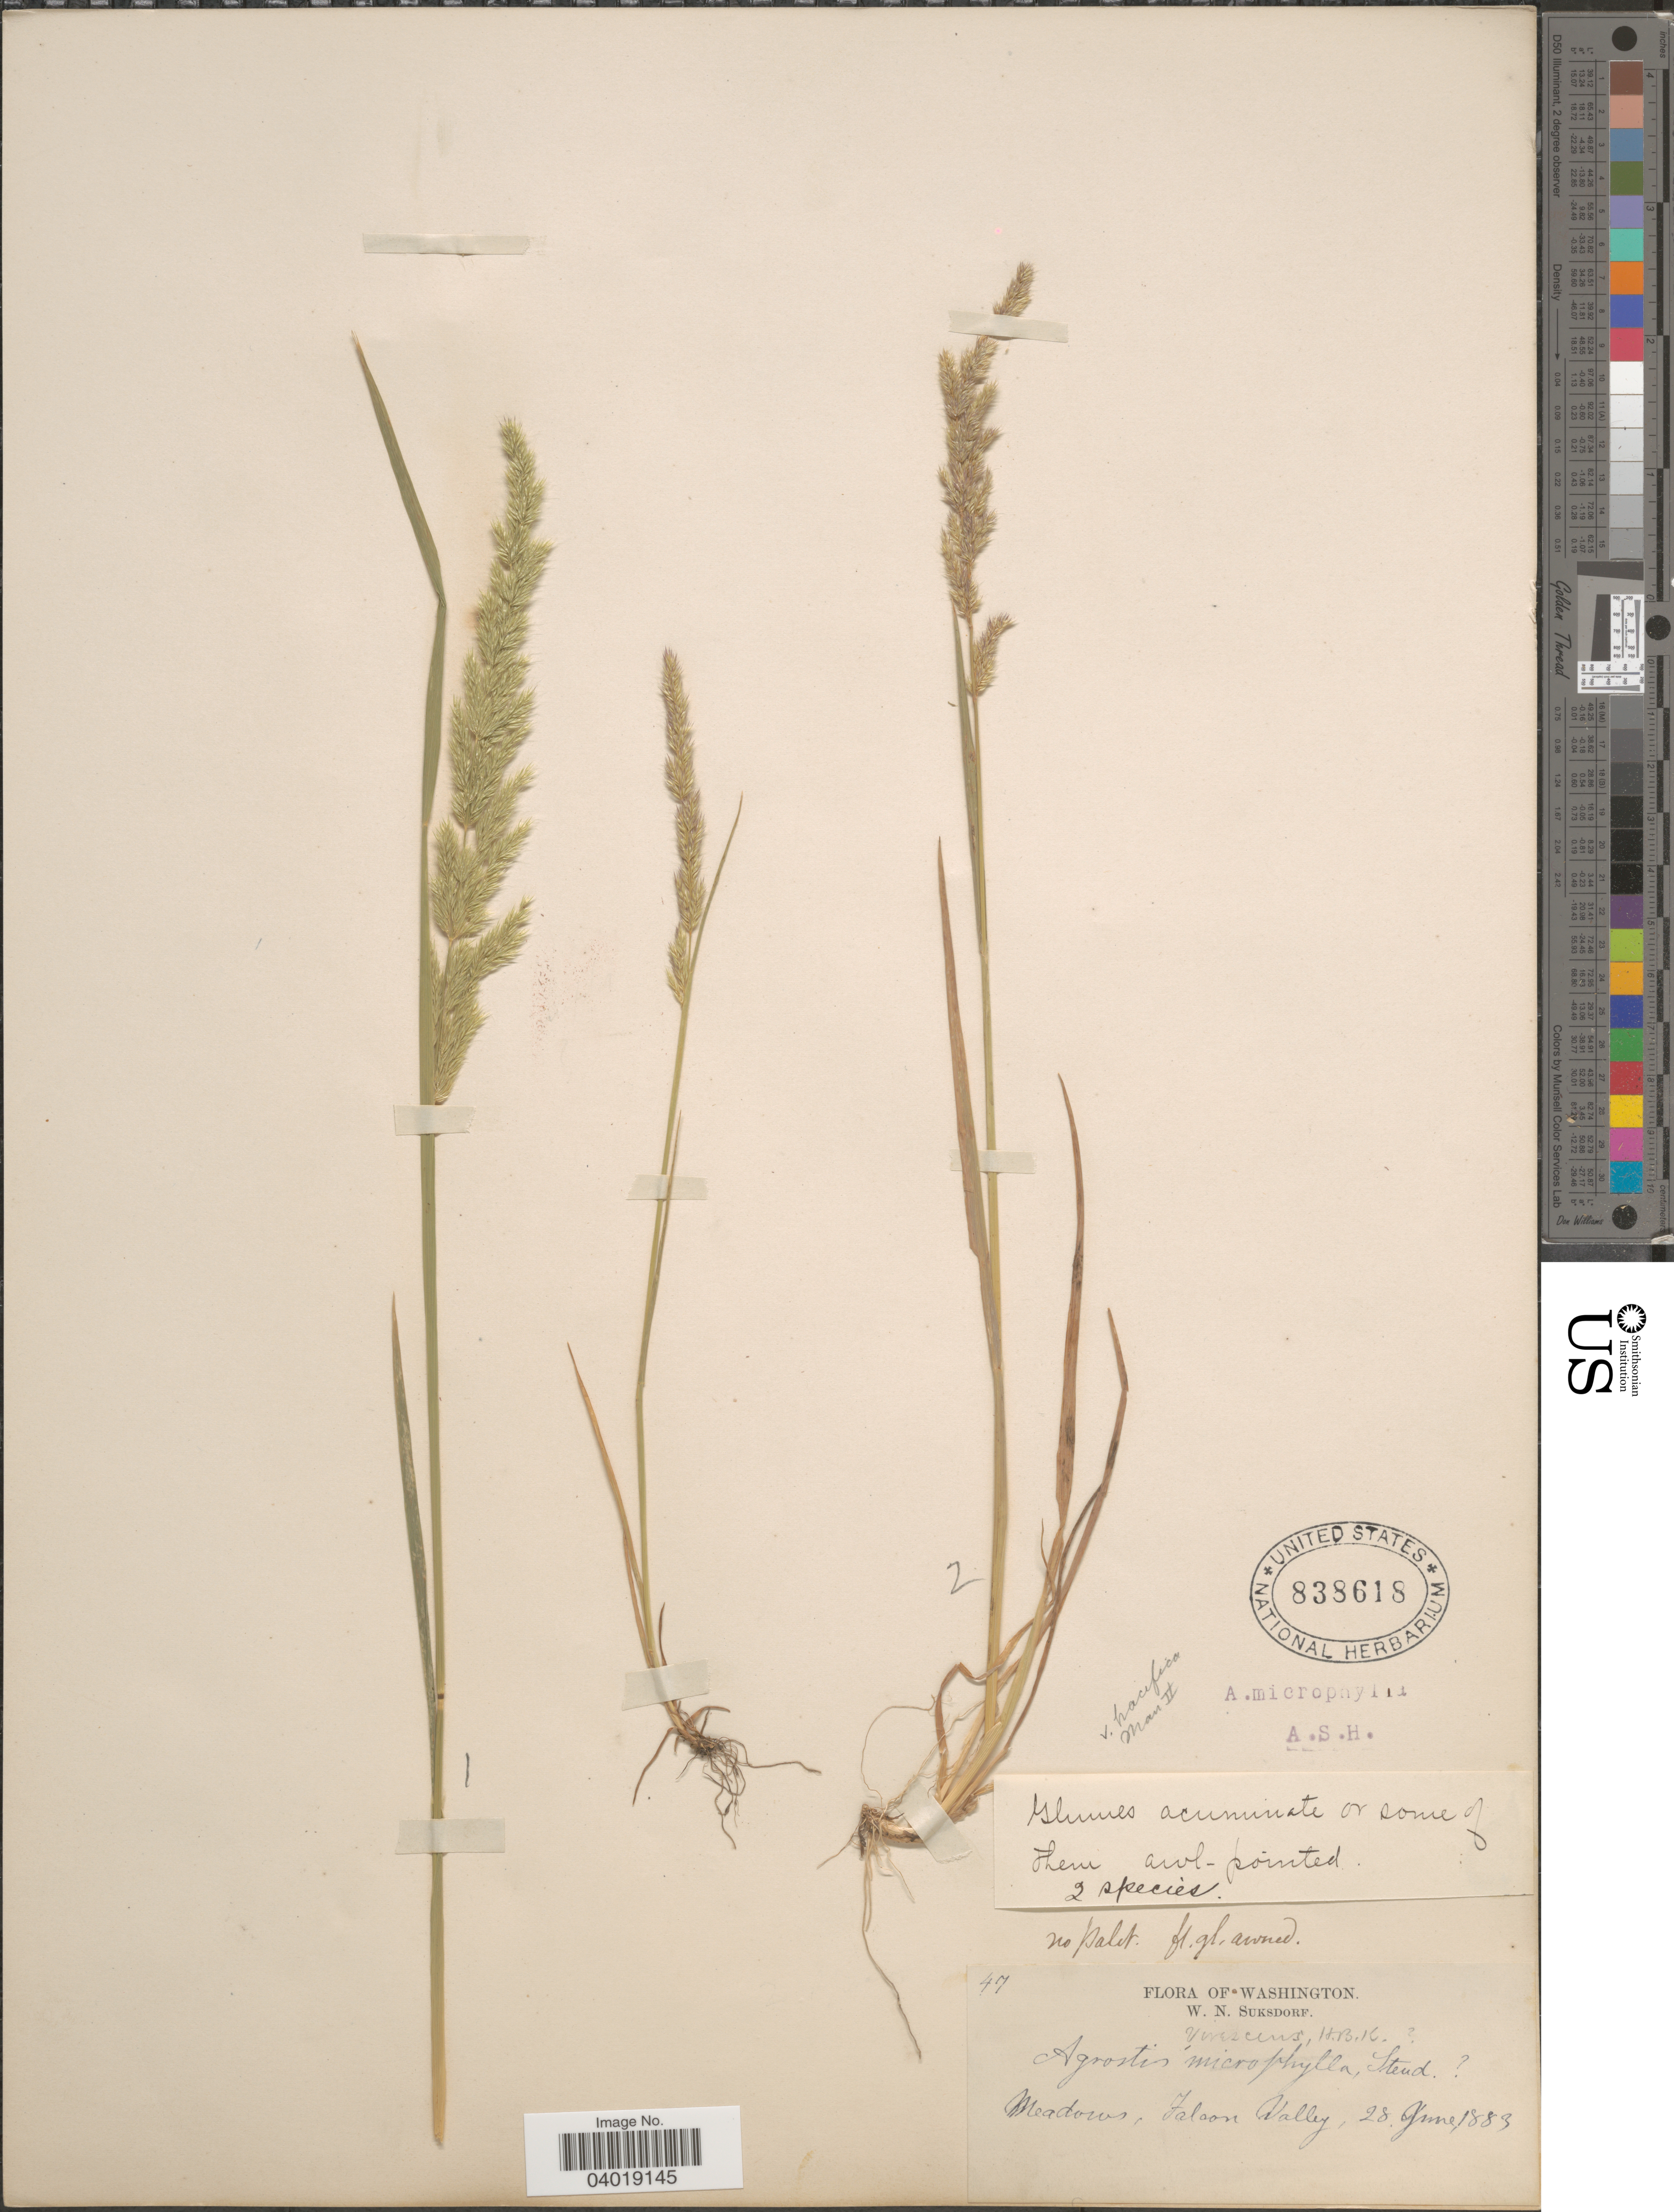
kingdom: Plantae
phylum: Tracheophyta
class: Liliopsida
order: Poales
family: Poaceae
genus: Agrostis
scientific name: Agrostis exarata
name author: Trin.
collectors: W. N. Suksdorf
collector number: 47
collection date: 1883-06-28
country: United States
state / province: Washington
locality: Meadows, Falcon Valley.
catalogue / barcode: US 838618